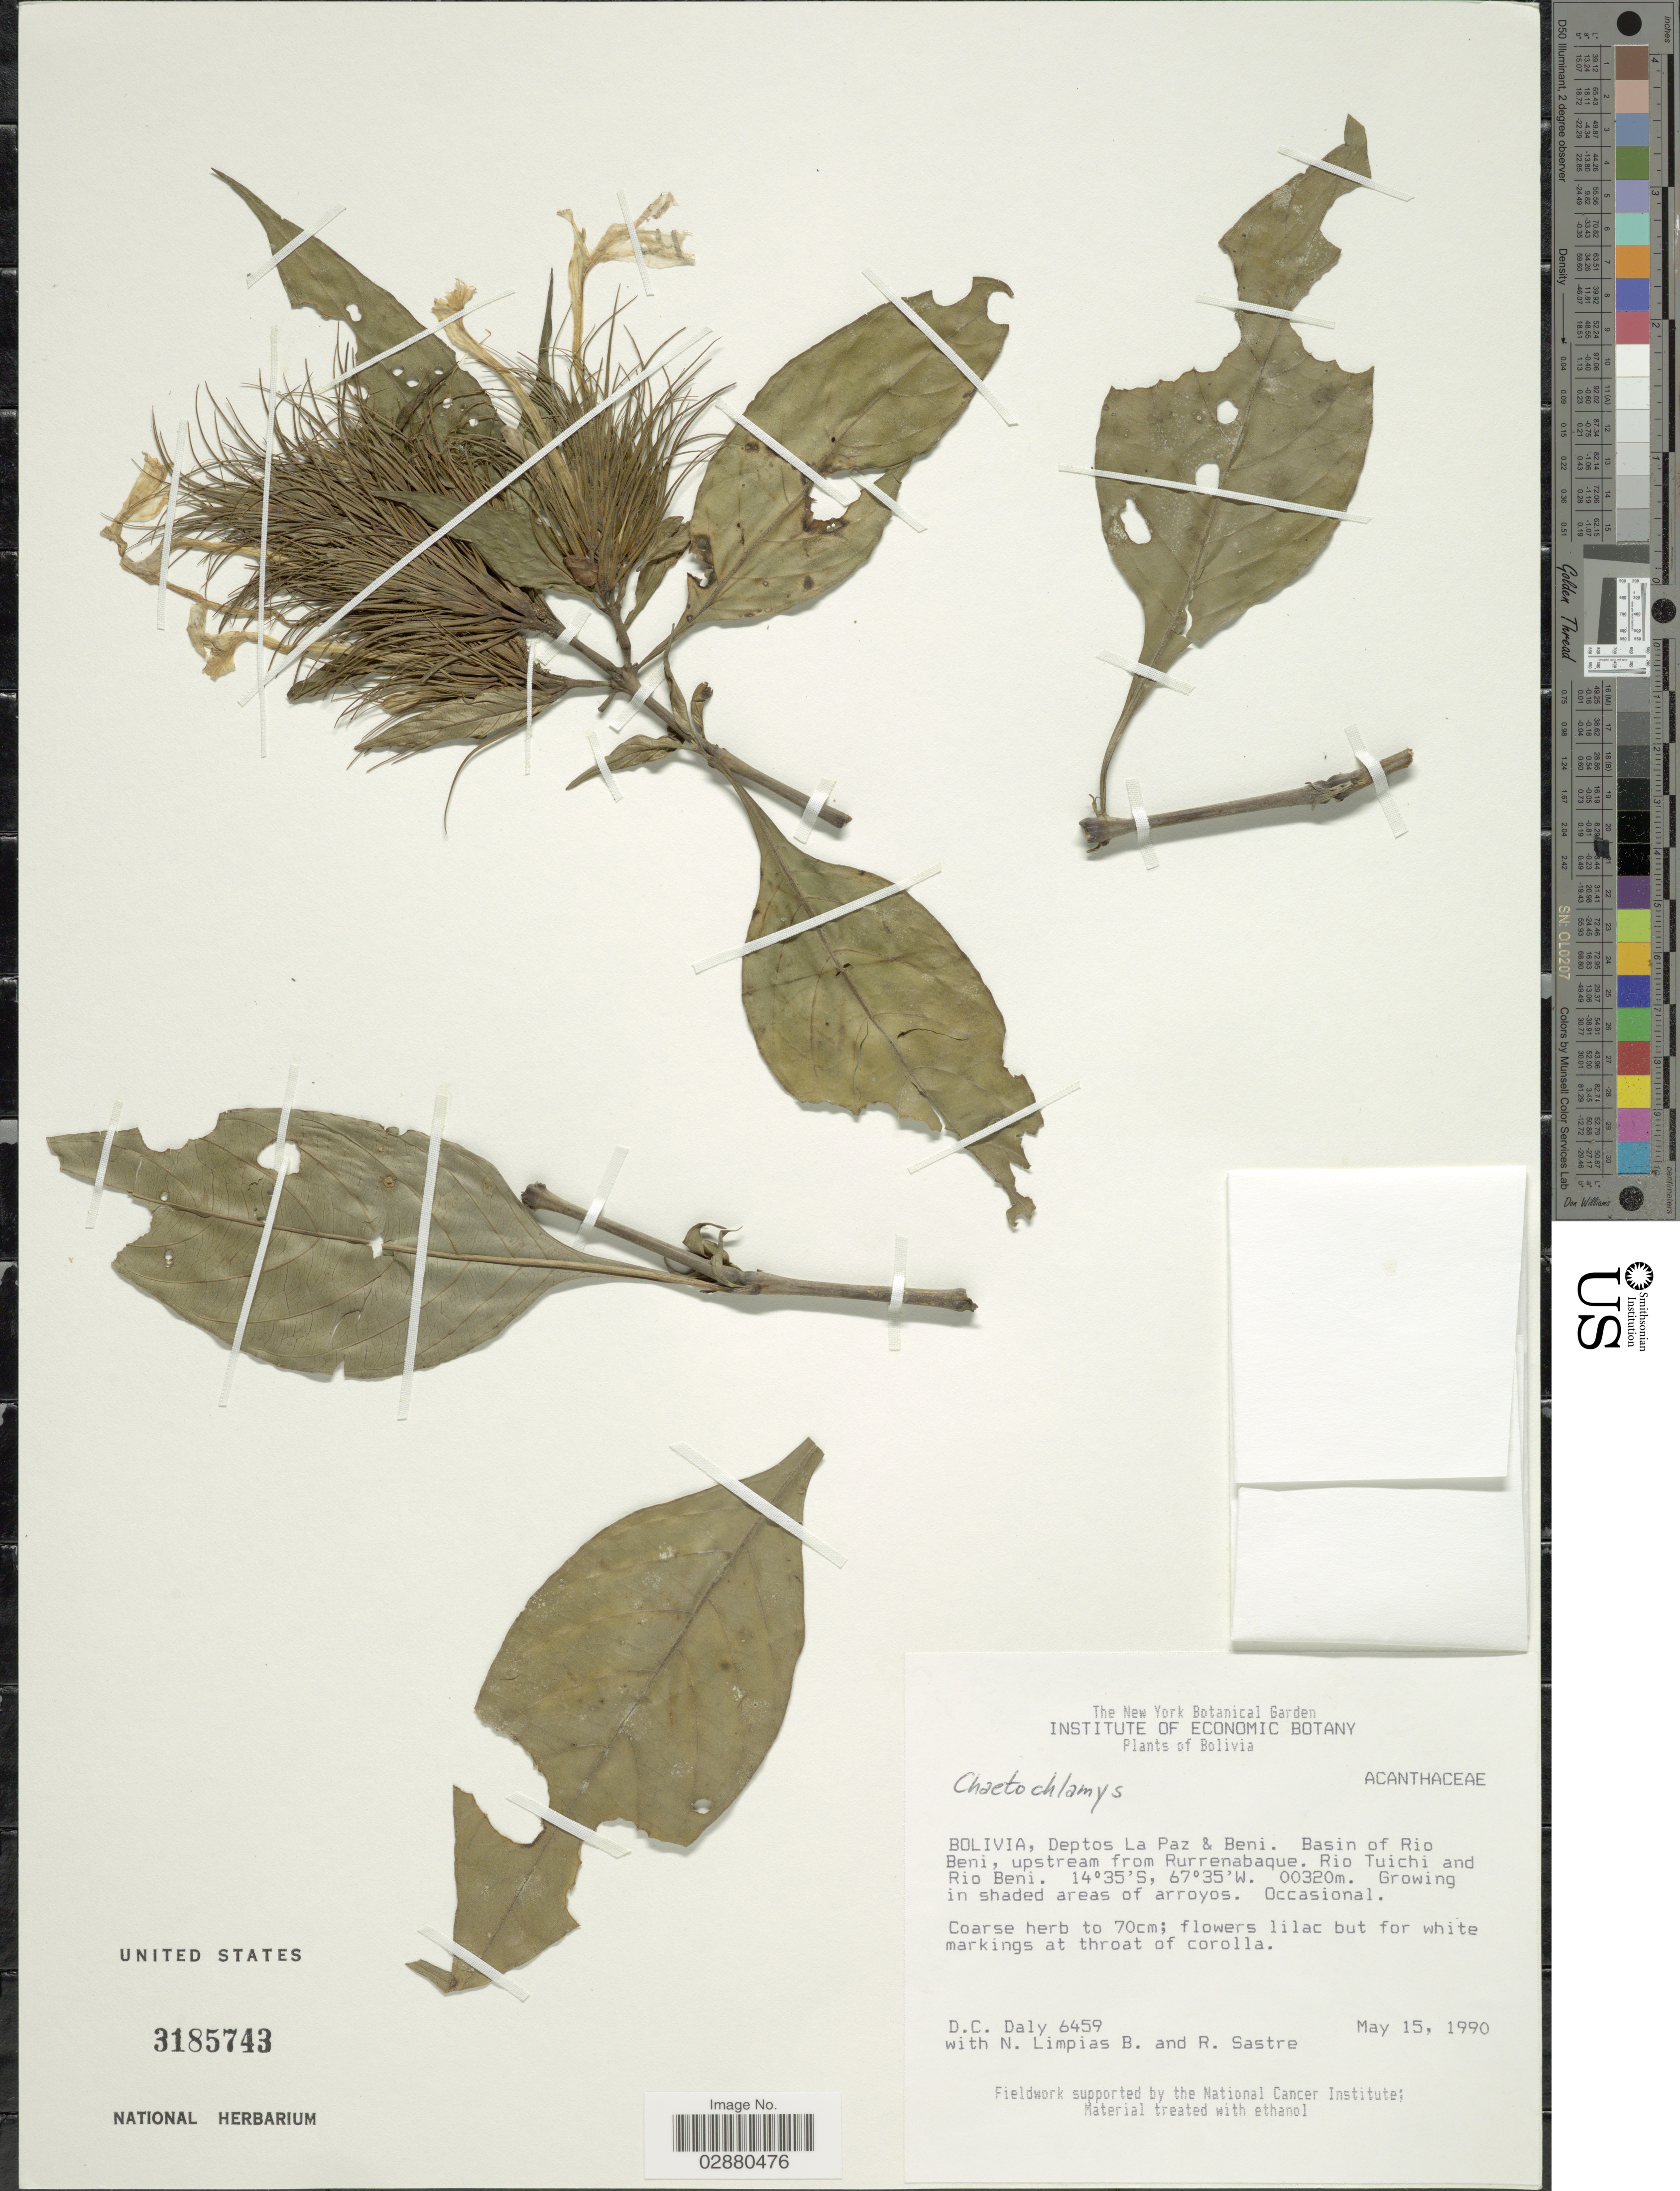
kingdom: Plantae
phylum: Tracheophyta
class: Magnoliopsida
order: Lamiales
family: Acanthaceae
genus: Justicia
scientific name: Justicia riedeliana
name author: (Nees) V.A.W. Graham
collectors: D. C. Daly, N. Limpias B. & R. Sastre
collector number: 6459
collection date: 1990-05-15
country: Bolivia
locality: Deptos La Paz & Beni. Basin of Rio Beni, upstream from Rurrenabaque. Rio Tuichi and Rio Beni.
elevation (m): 320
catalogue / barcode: US 3185743